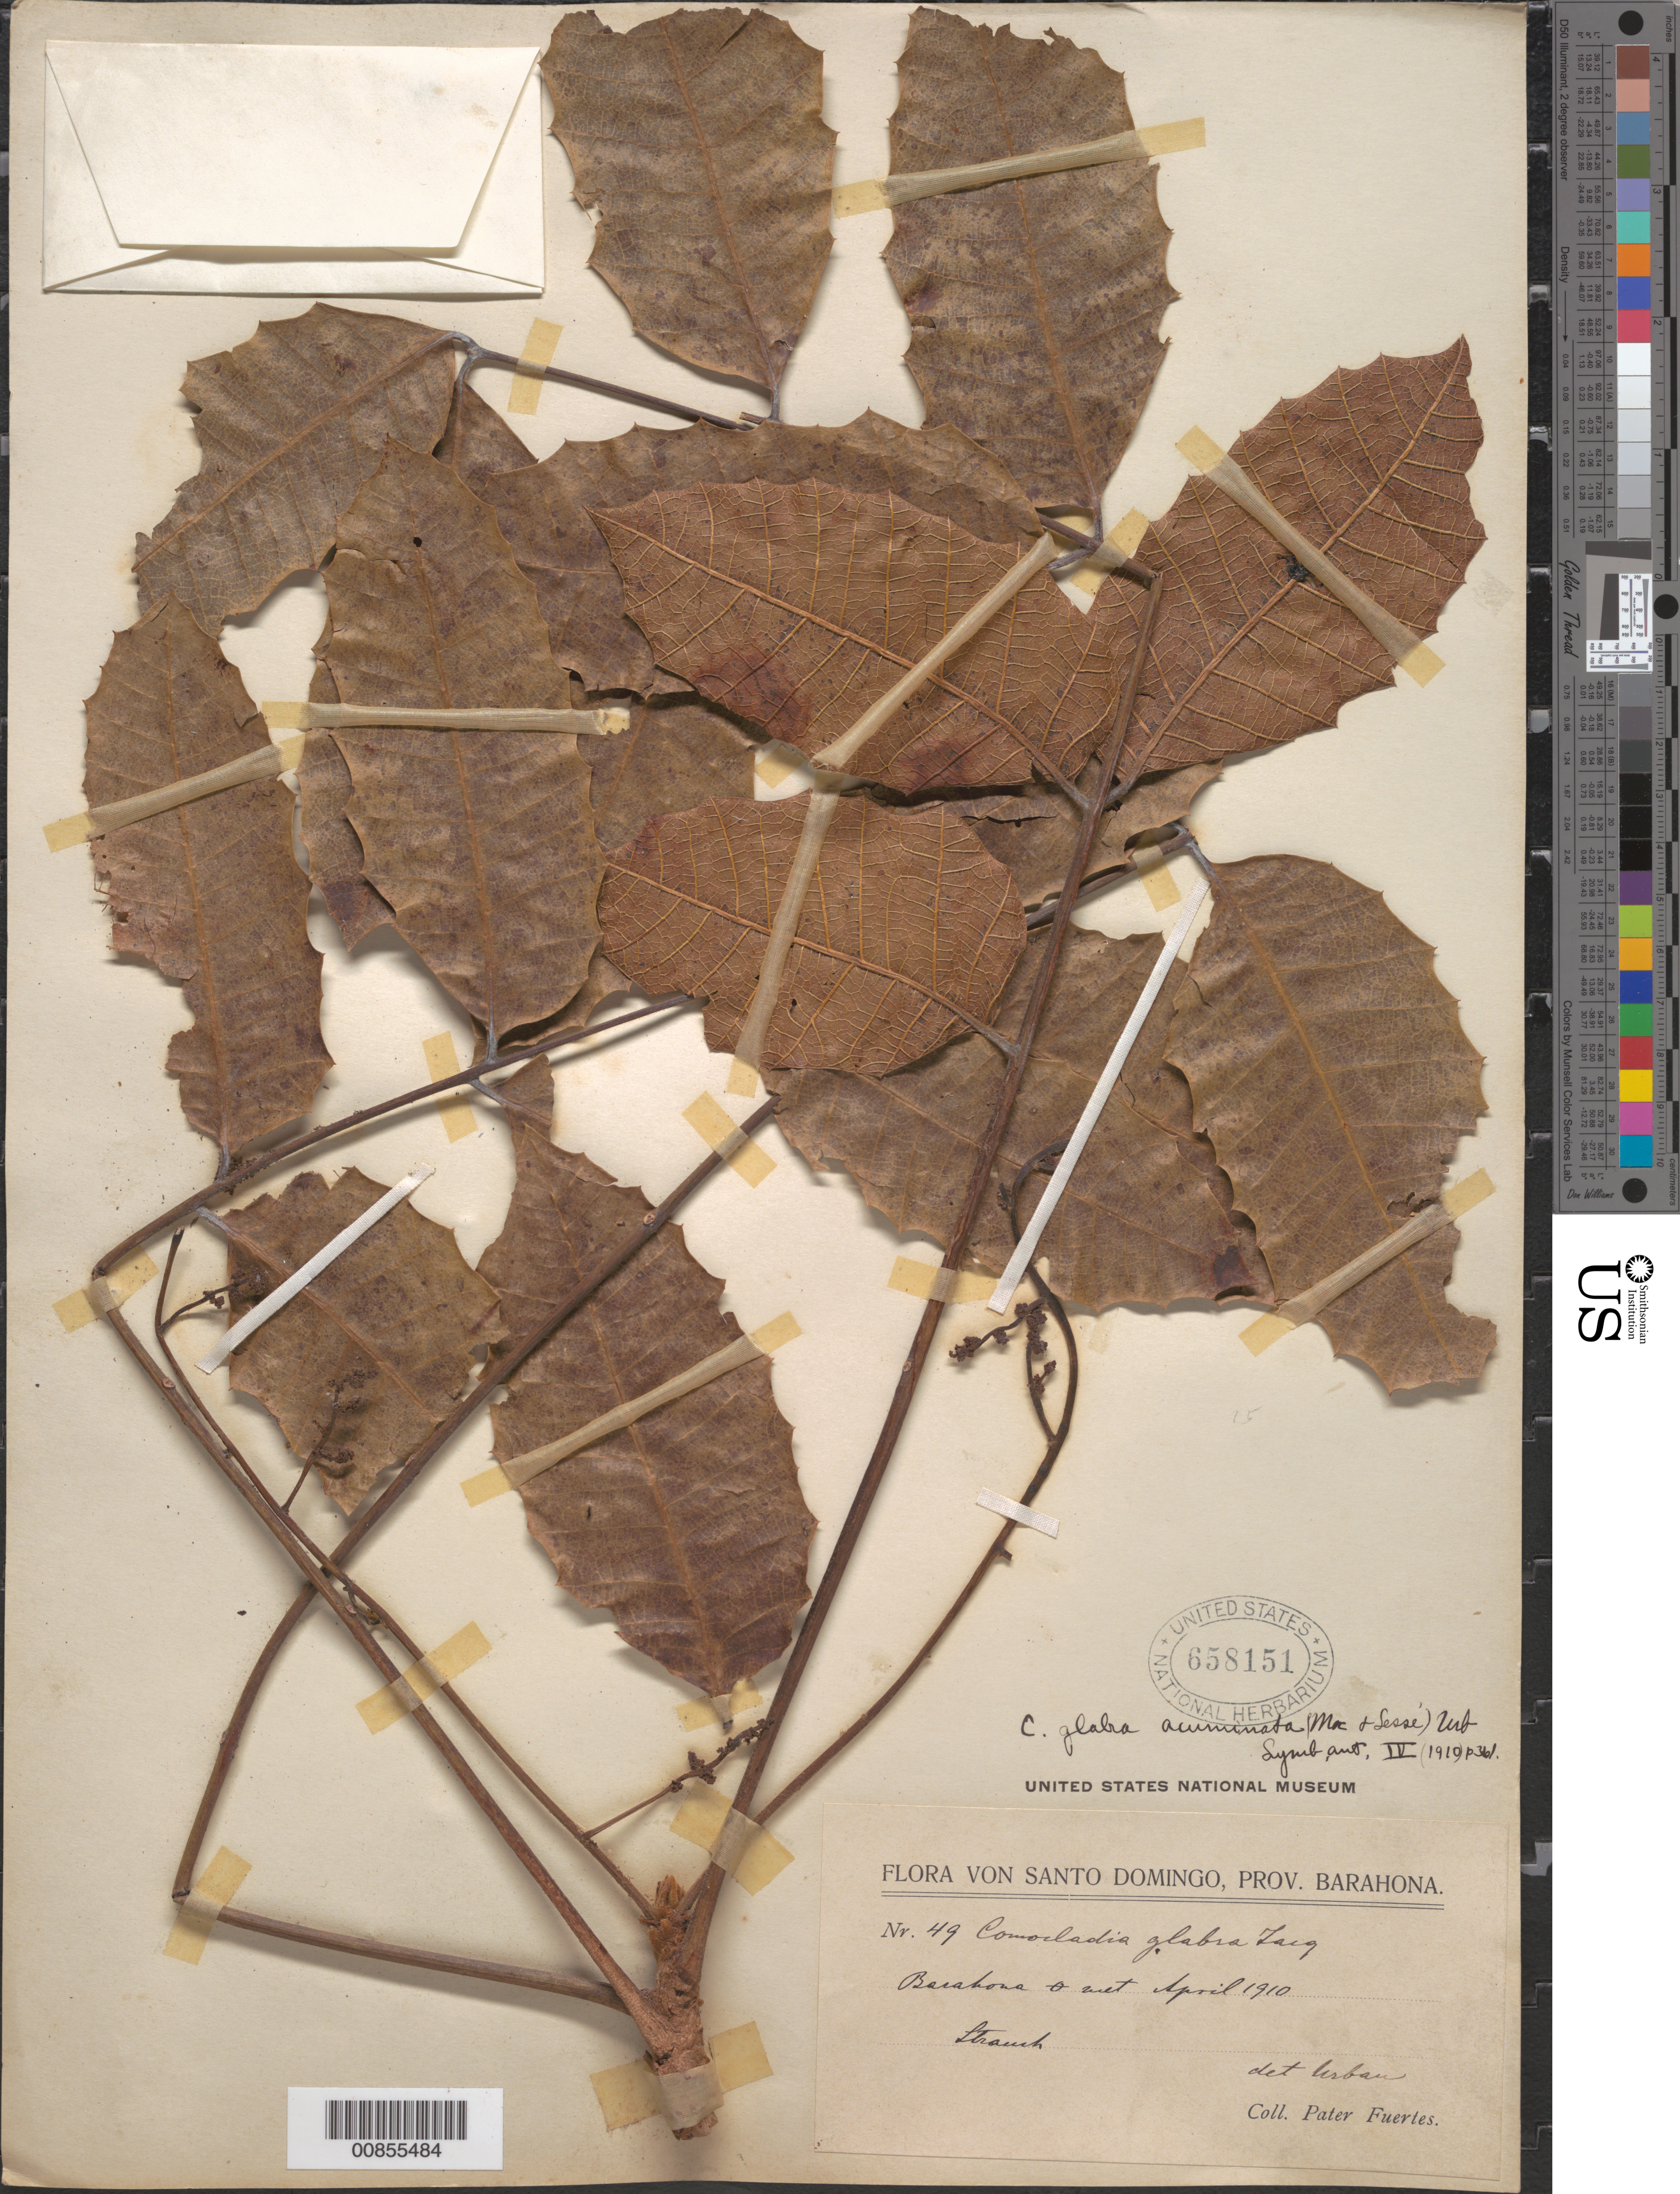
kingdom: Plantae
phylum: Tracheophyta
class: Magnoliopsida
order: Sapindales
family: Anacardiaceae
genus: Comocladia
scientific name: Comocladia glabra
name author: (Schult.) Spreng.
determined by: Urban, Ignatz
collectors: M. D. Fuertes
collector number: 49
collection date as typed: Apr 1910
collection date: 1910-04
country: Dominican Republic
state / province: Barahona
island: Hispaniola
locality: Strauch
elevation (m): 0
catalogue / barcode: US 658151